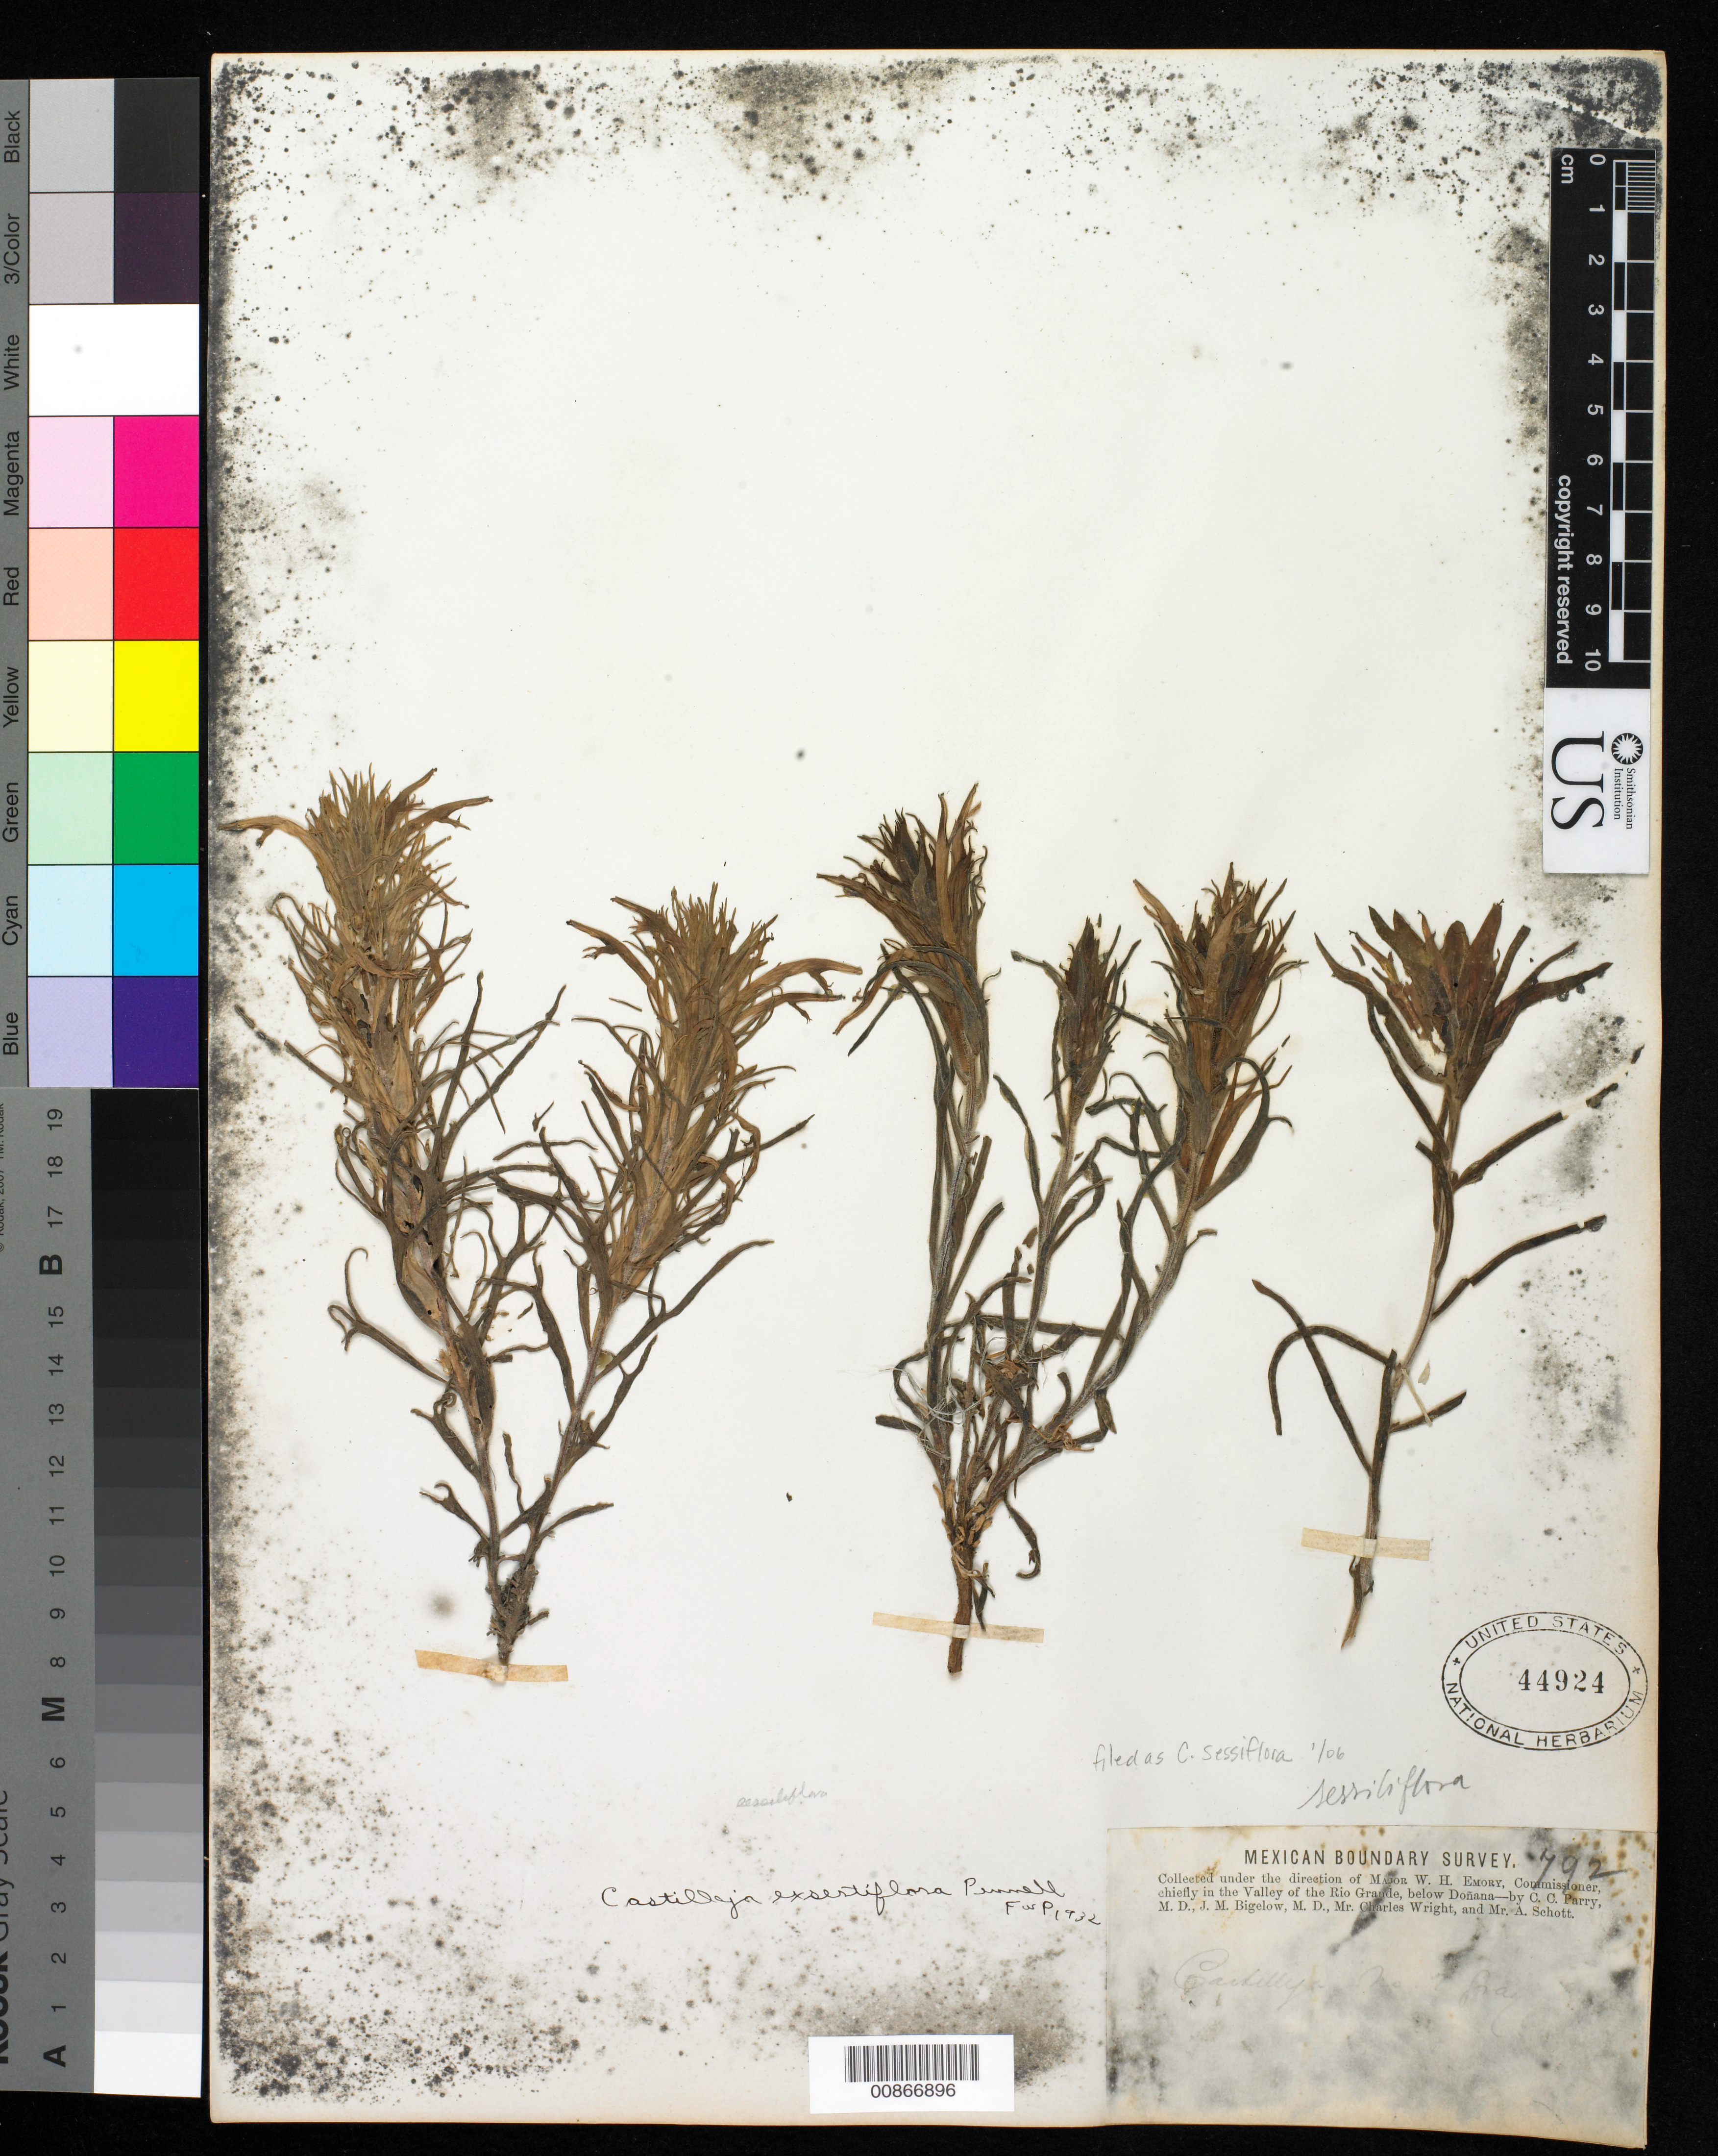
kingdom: Plantae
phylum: Tracheophyta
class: Magnoliopsida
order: Lamiales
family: Orobanchaceae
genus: Castilleja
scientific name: Castilleja sessiliflora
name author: Pursh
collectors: C. C. Parry, J. M. Bigelow, C. Wright & A. C. V. Schott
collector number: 792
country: United States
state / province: New Mexico / Texas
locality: Valley of the Rio Grande, below Doñana.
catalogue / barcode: US 44924